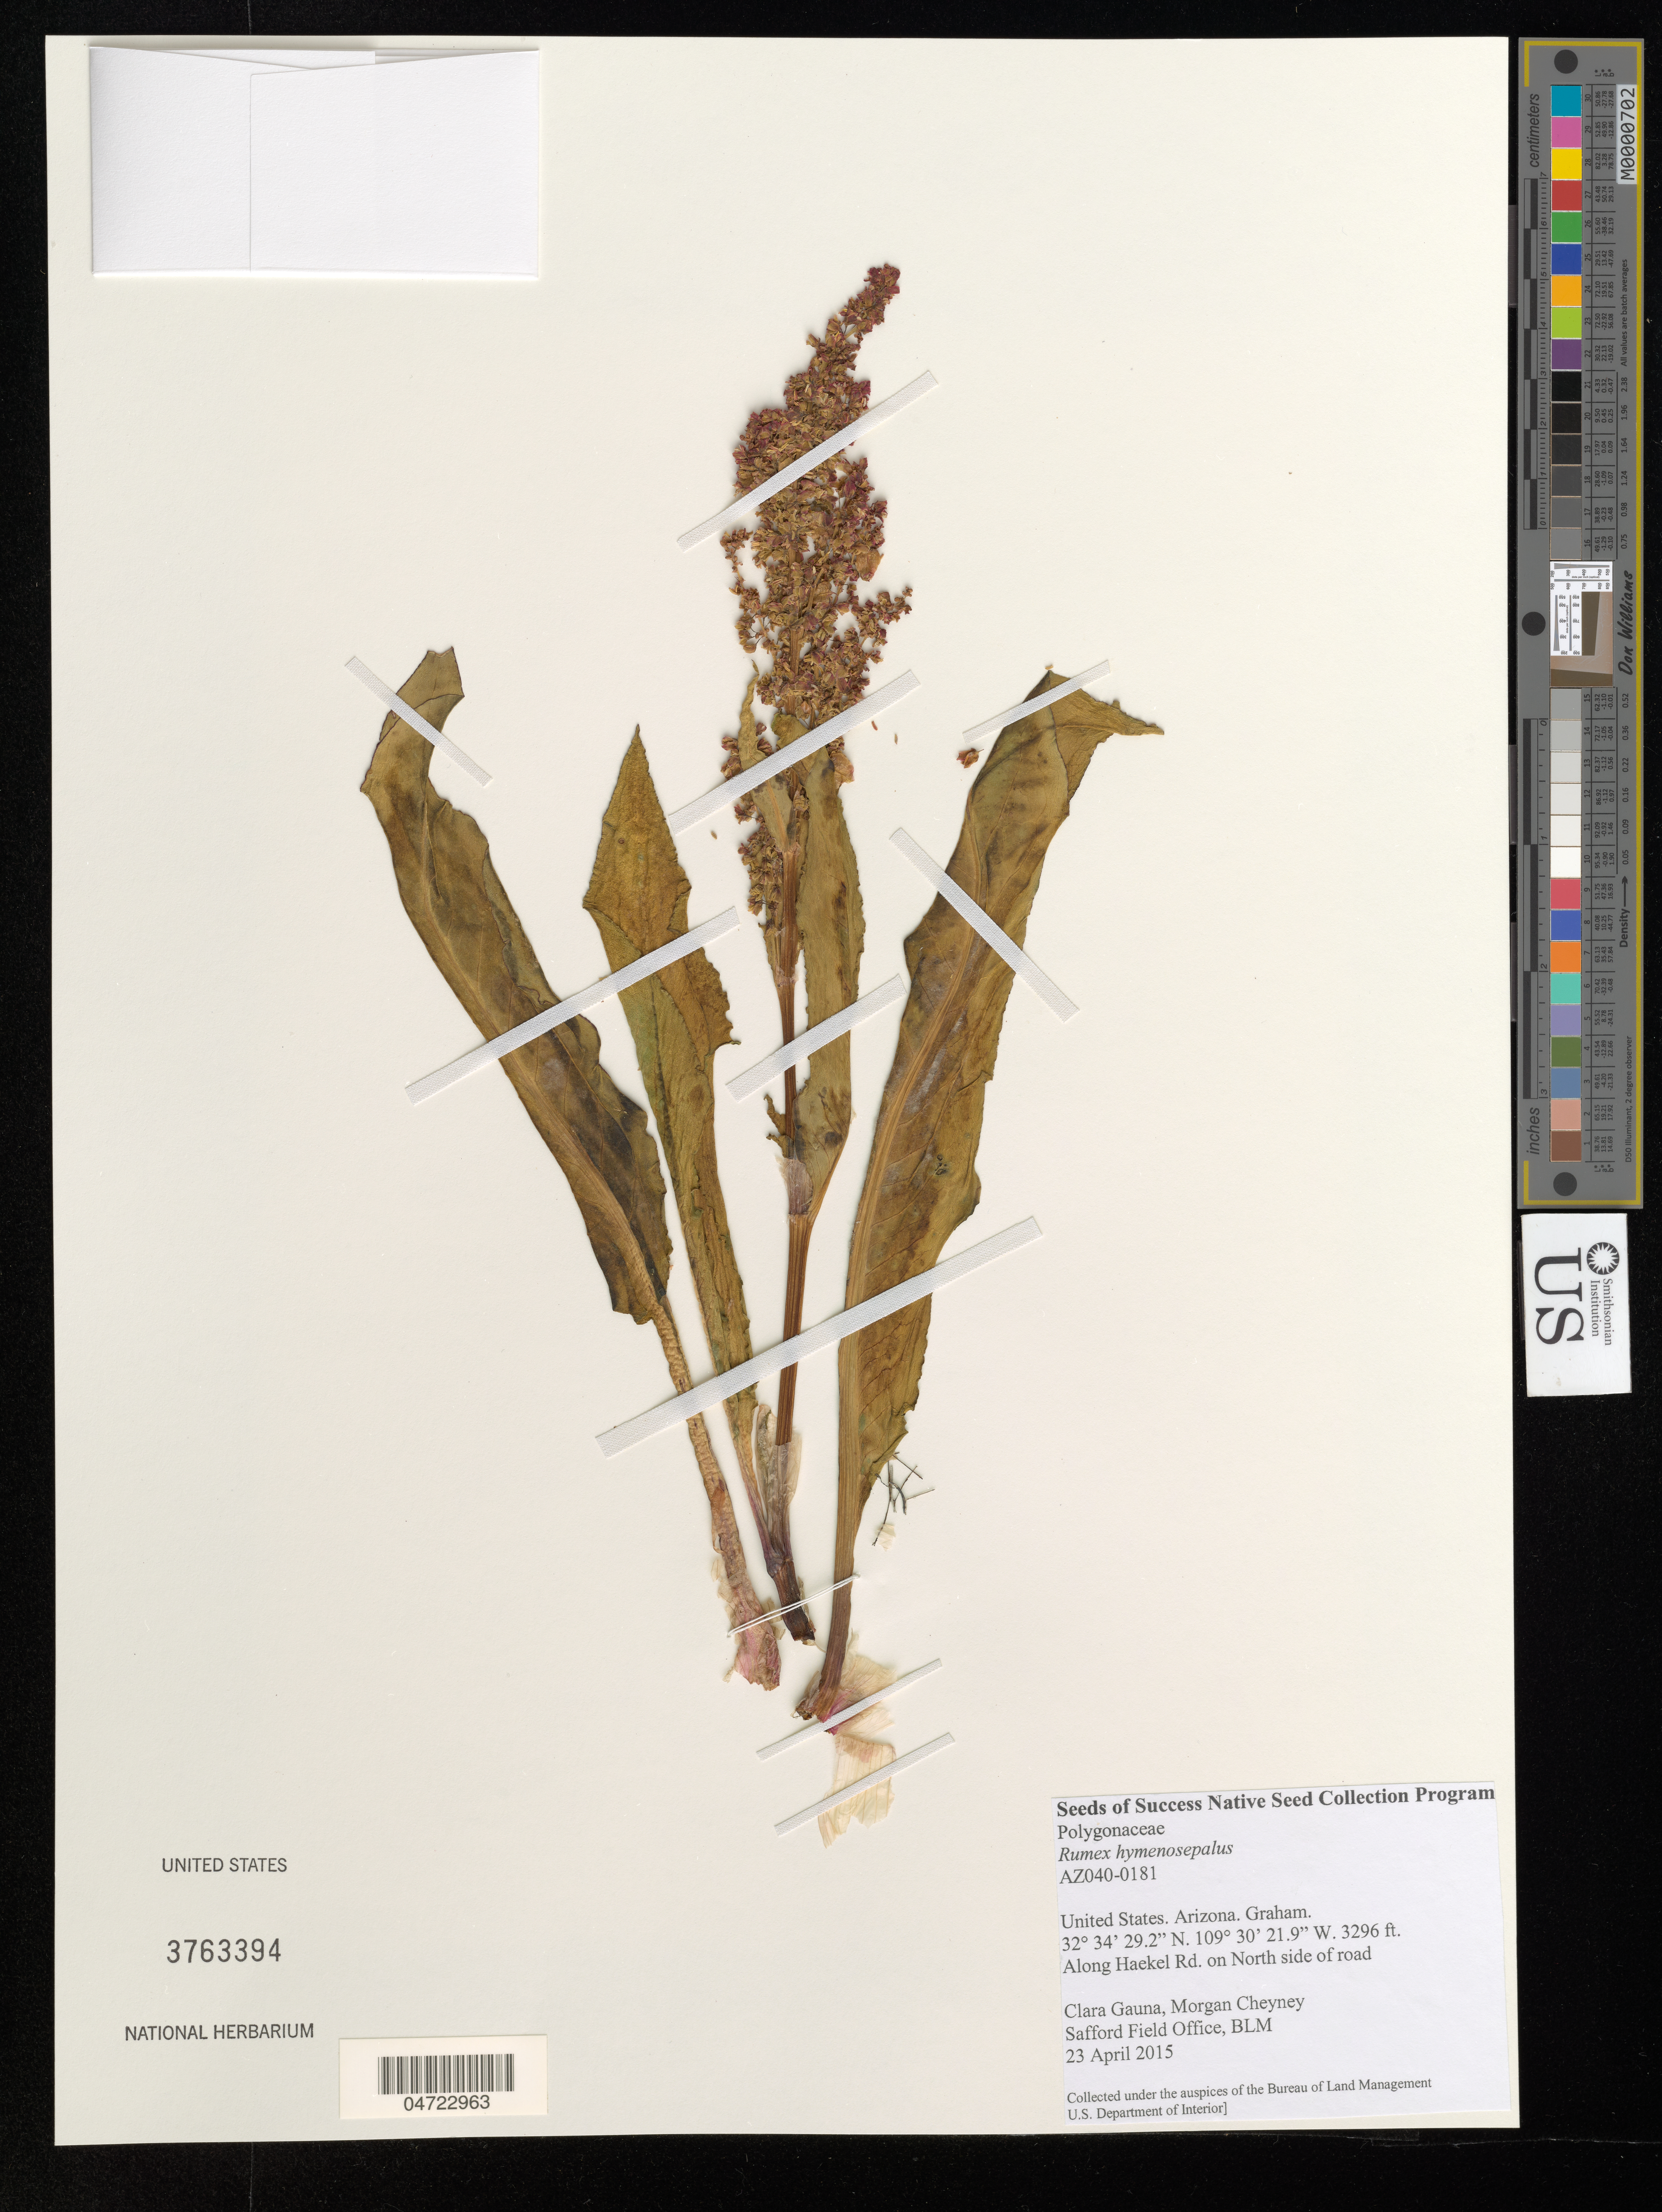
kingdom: Plantae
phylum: Tracheophyta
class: Magnoliopsida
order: Caryophyllales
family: Polygonaceae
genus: Rumex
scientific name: Rumex hymenosepalus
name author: Torr.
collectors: C. Gauna & M. Cheyney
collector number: AZ040-0181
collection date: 2015-04-23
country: United States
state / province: Arizona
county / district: Graham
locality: Graham. Along Haekel Rd. on North side of road.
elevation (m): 1005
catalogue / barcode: US 3763394